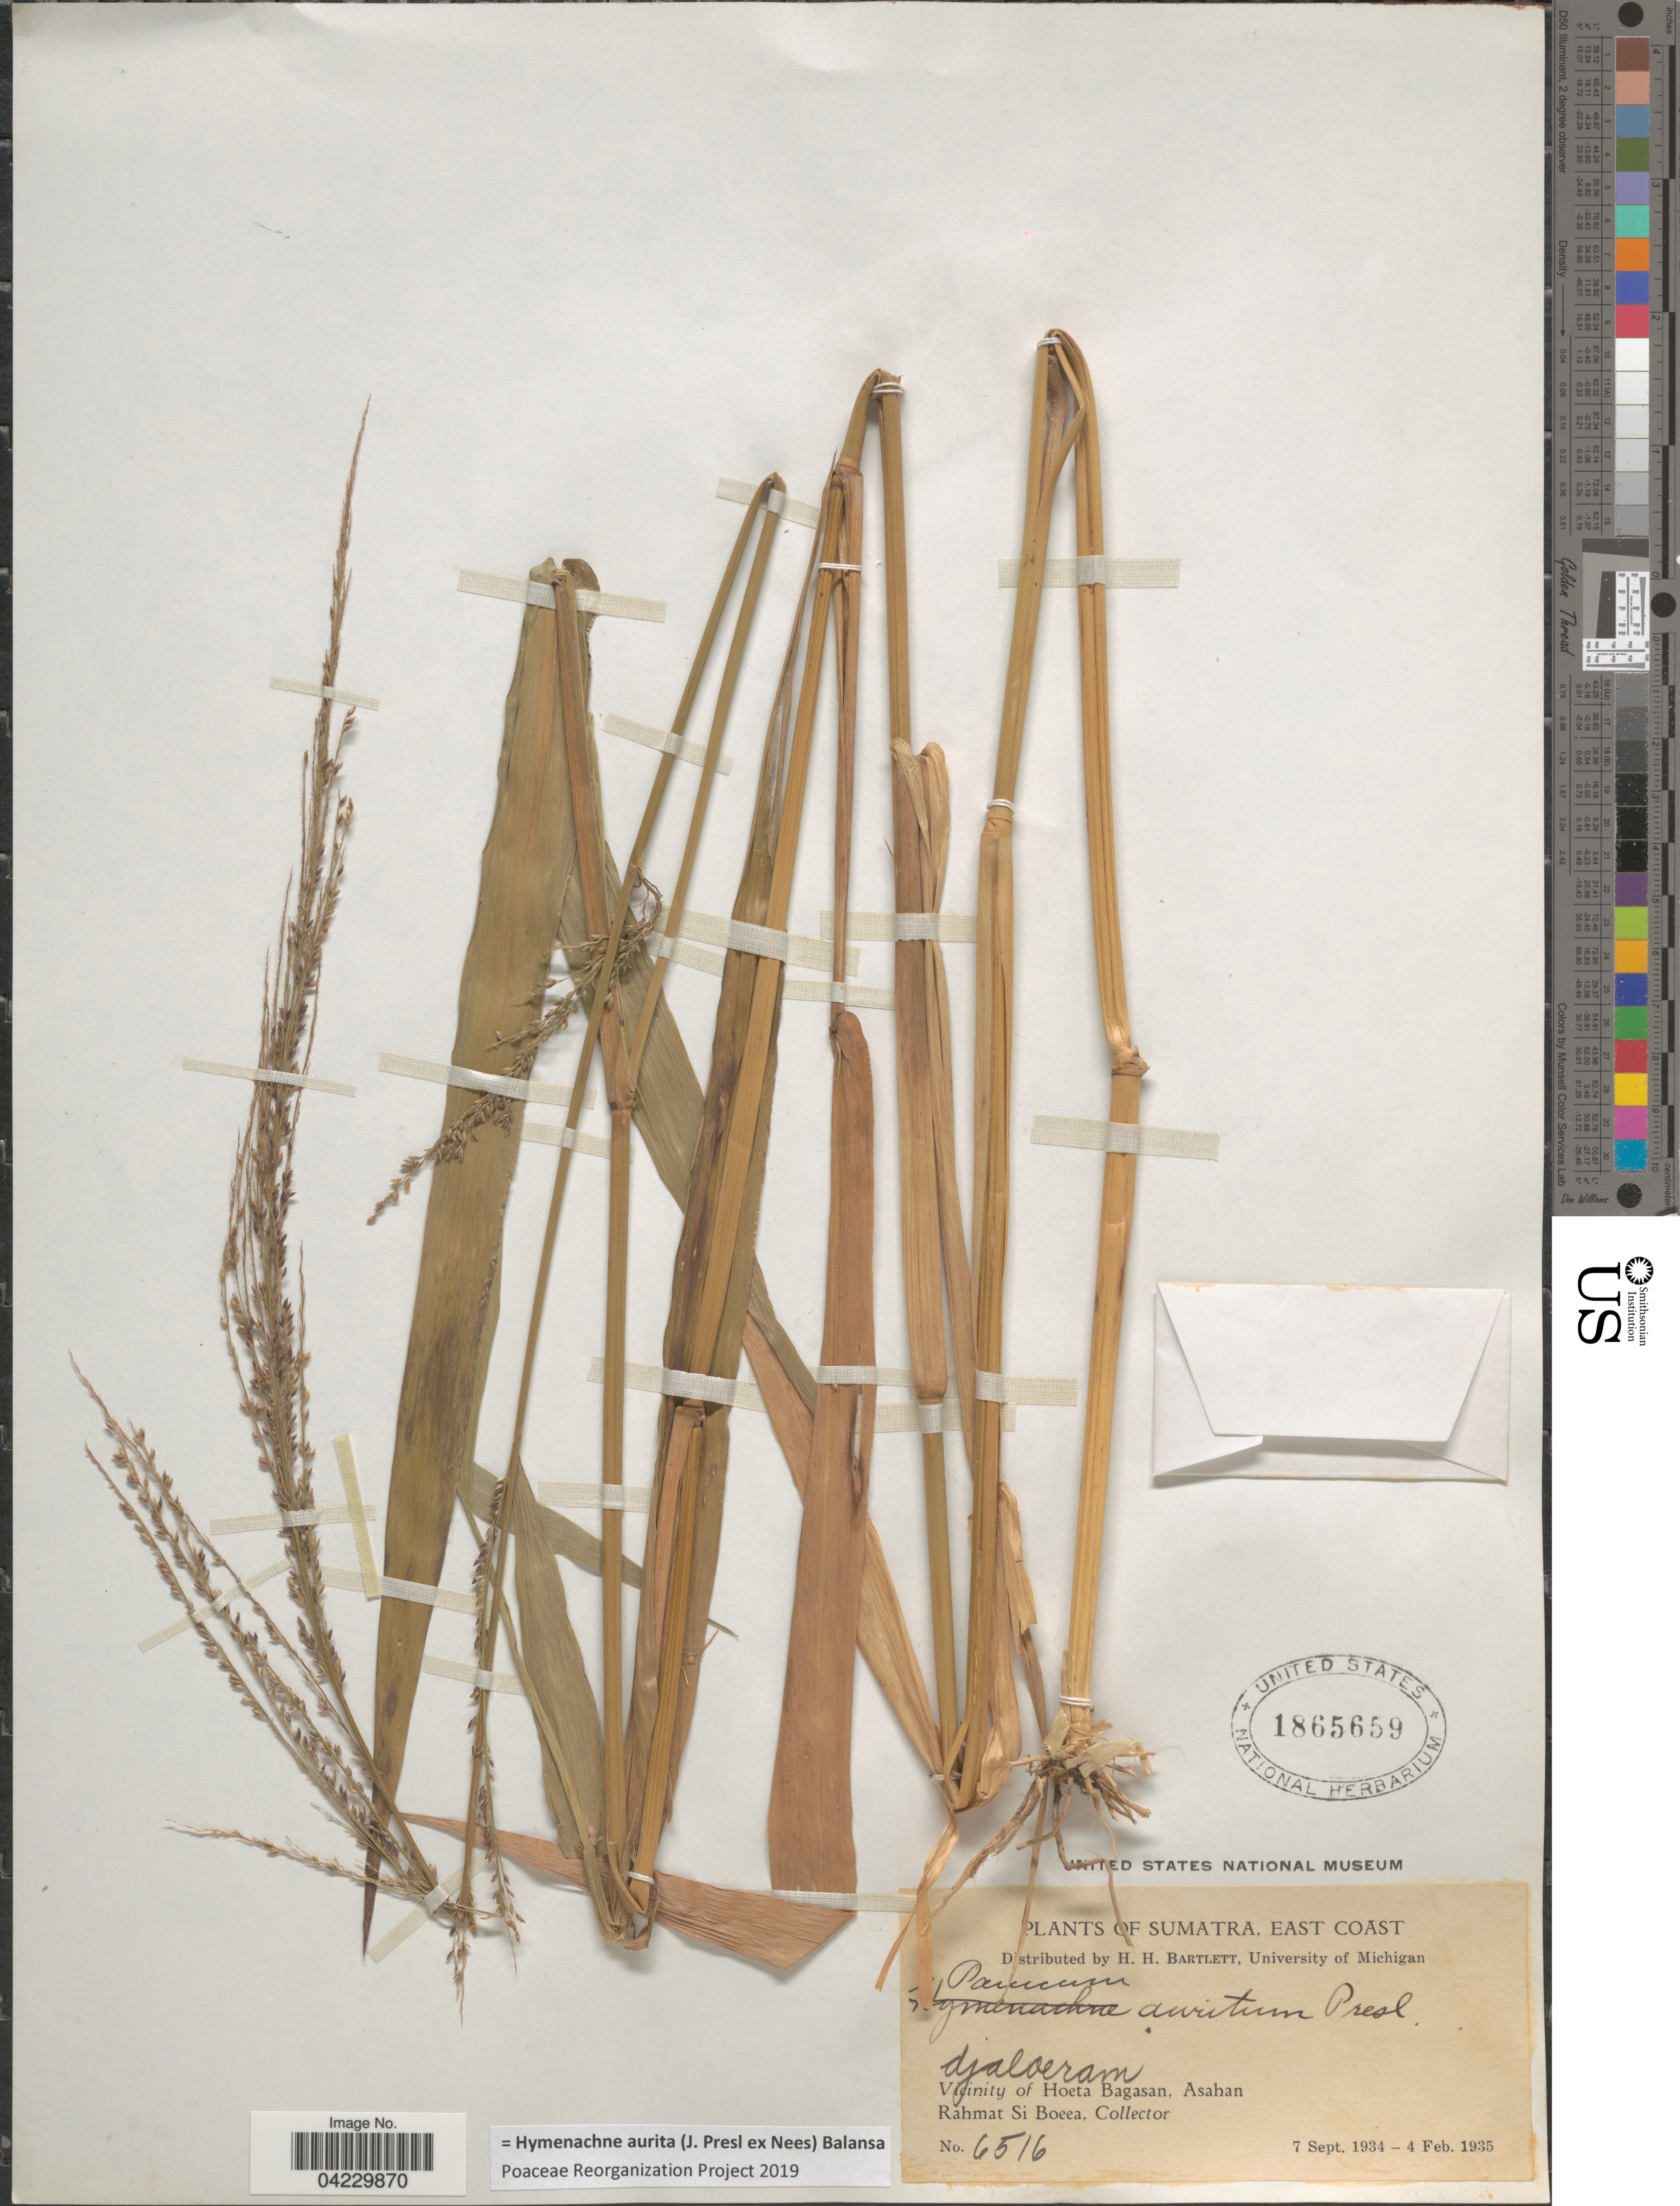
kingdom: Plantae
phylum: Tracheophyta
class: Liliopsida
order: Poales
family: Poaceae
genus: Hymenachne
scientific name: Hymenachne aurita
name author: (J. Presl ex Nees) Balansa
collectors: Rahmat Si Boeea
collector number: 6516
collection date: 1934-09-07/1935-02-04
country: Indonesia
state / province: Sumatra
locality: East Coast. Vicinity of Hoeta Bagasan, Asahan.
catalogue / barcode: US 1865659